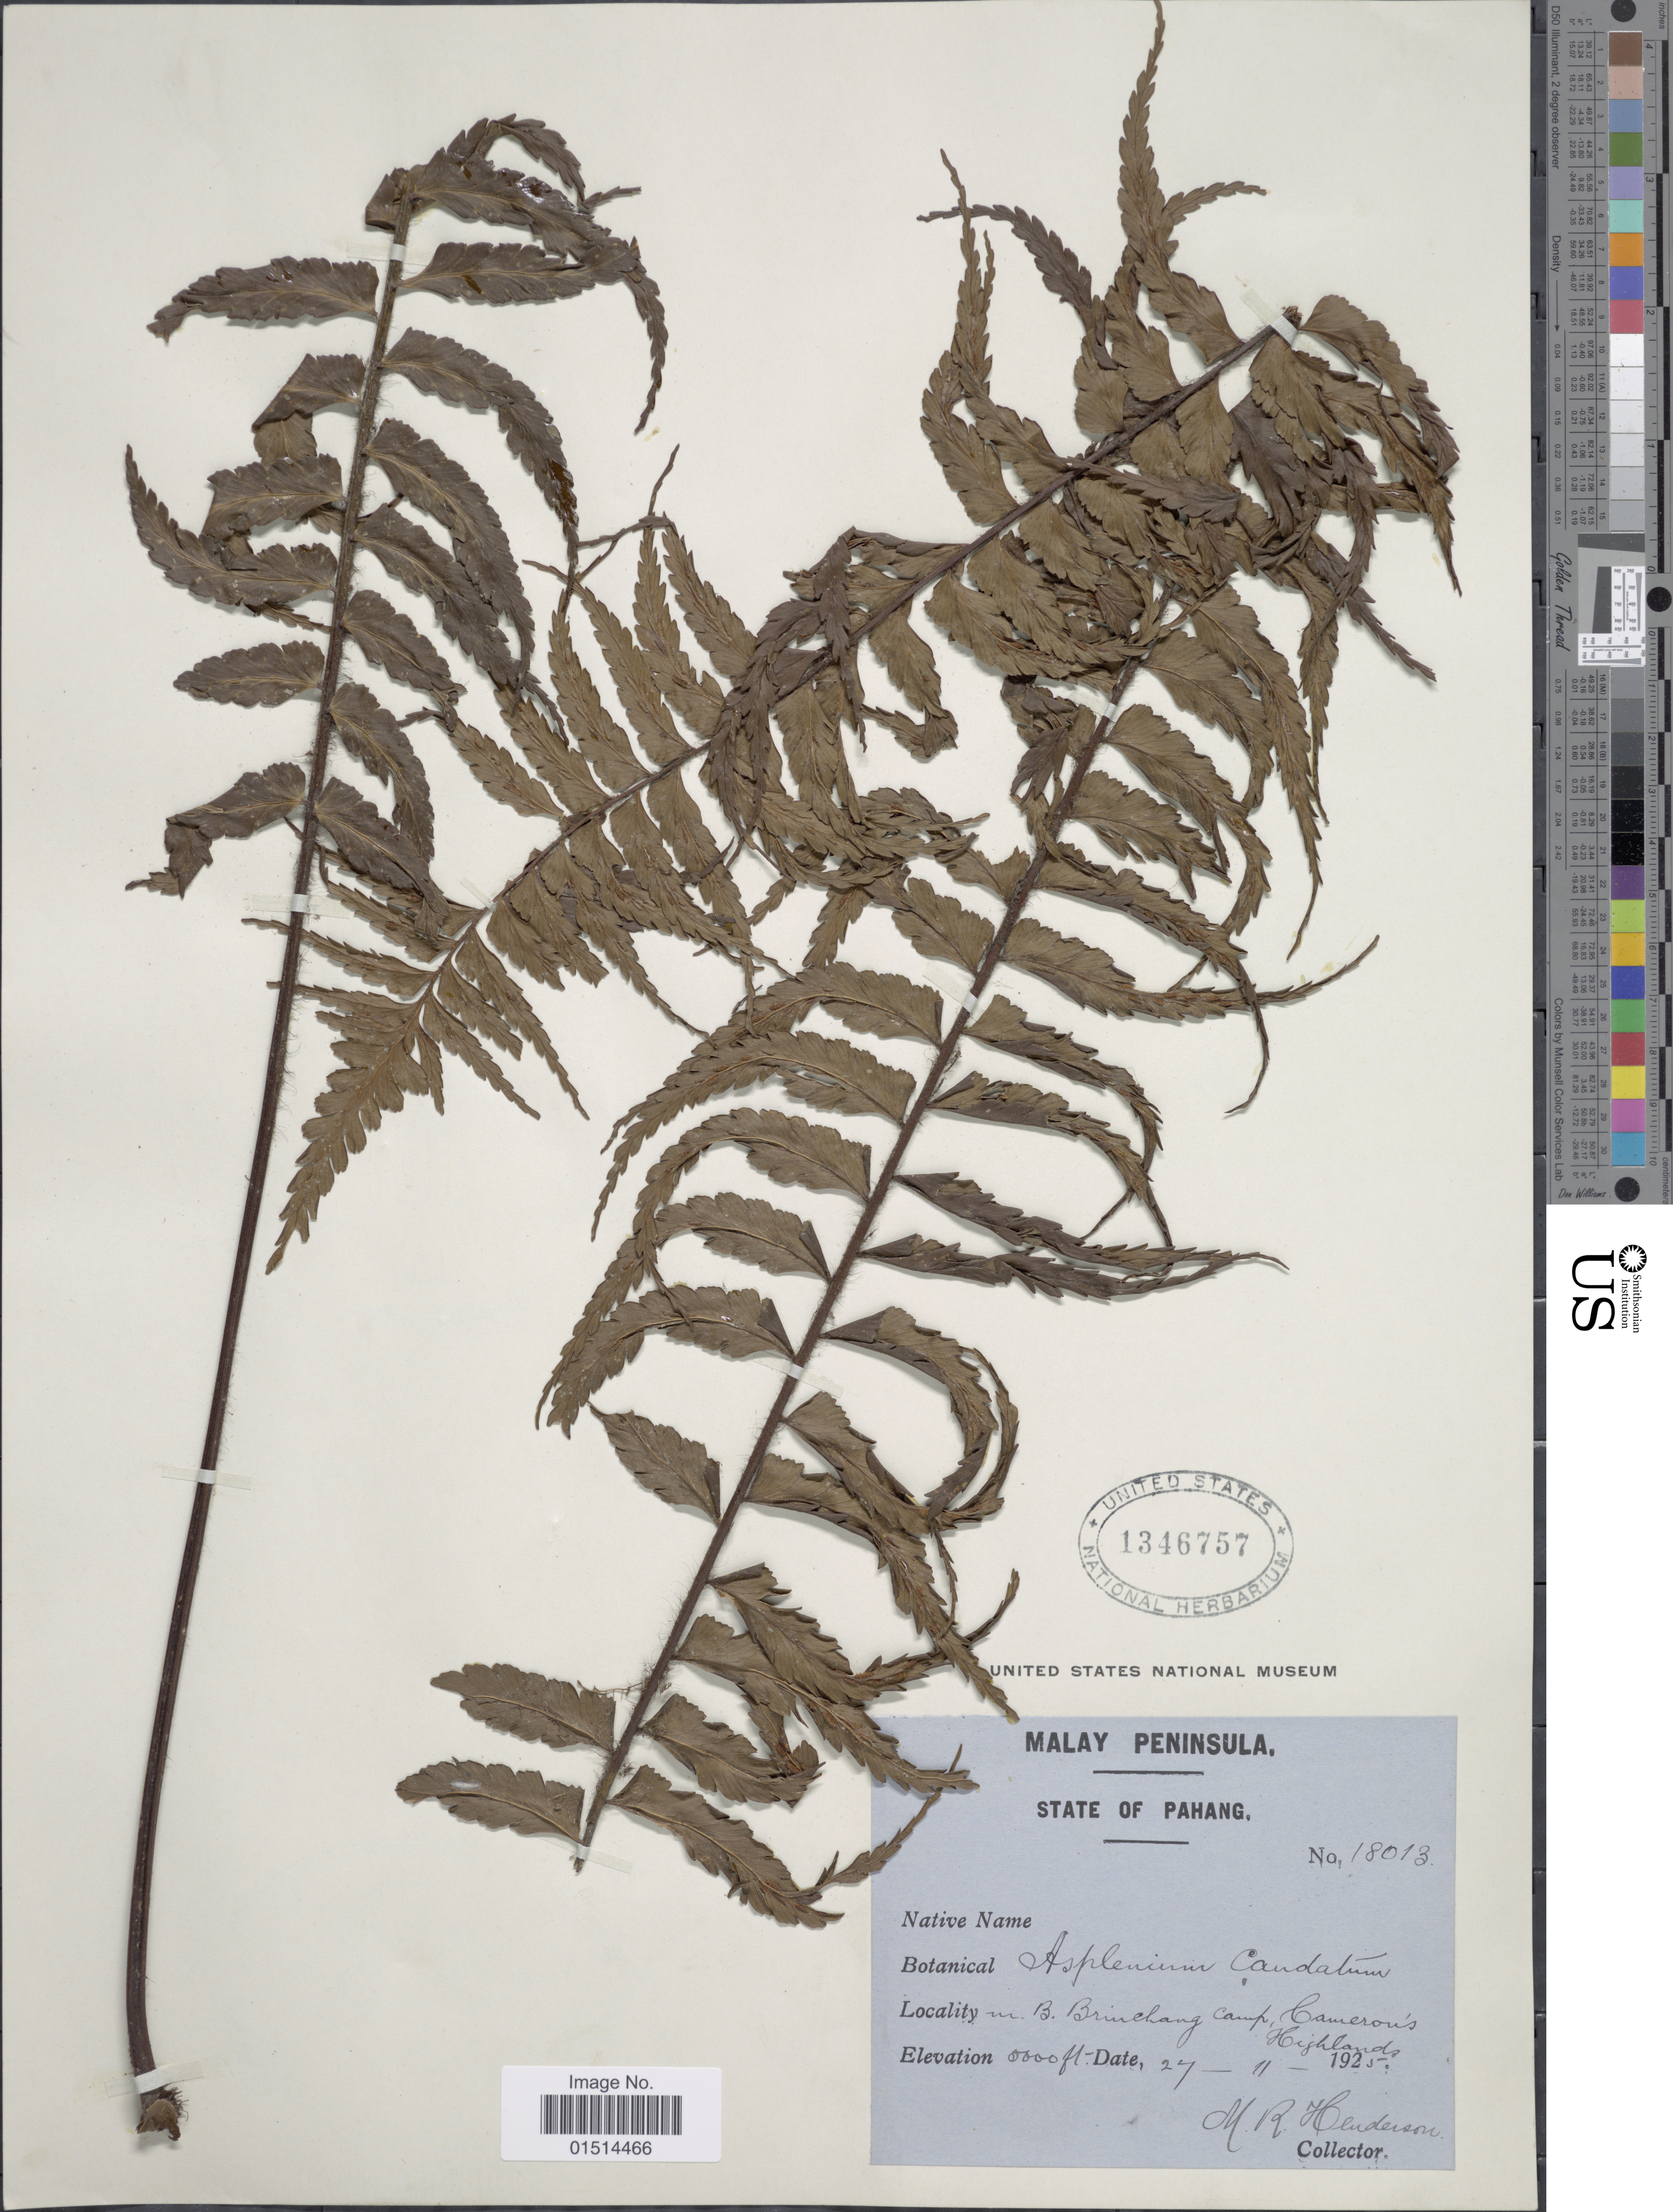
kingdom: Plantae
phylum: Tracheophyta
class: Polypodiopsida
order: Polypodiales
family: Aspleniaceae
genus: Asplenium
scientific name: Asplenium caudatum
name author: G. Forst.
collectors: M. Henderson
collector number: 18013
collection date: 1925-11-27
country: Malaysia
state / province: Pahang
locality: Malay Peninsula, State of Pahang, in B. Brinchang camp, Cameron's Higland [interpreted]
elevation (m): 1524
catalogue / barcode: US 1346757